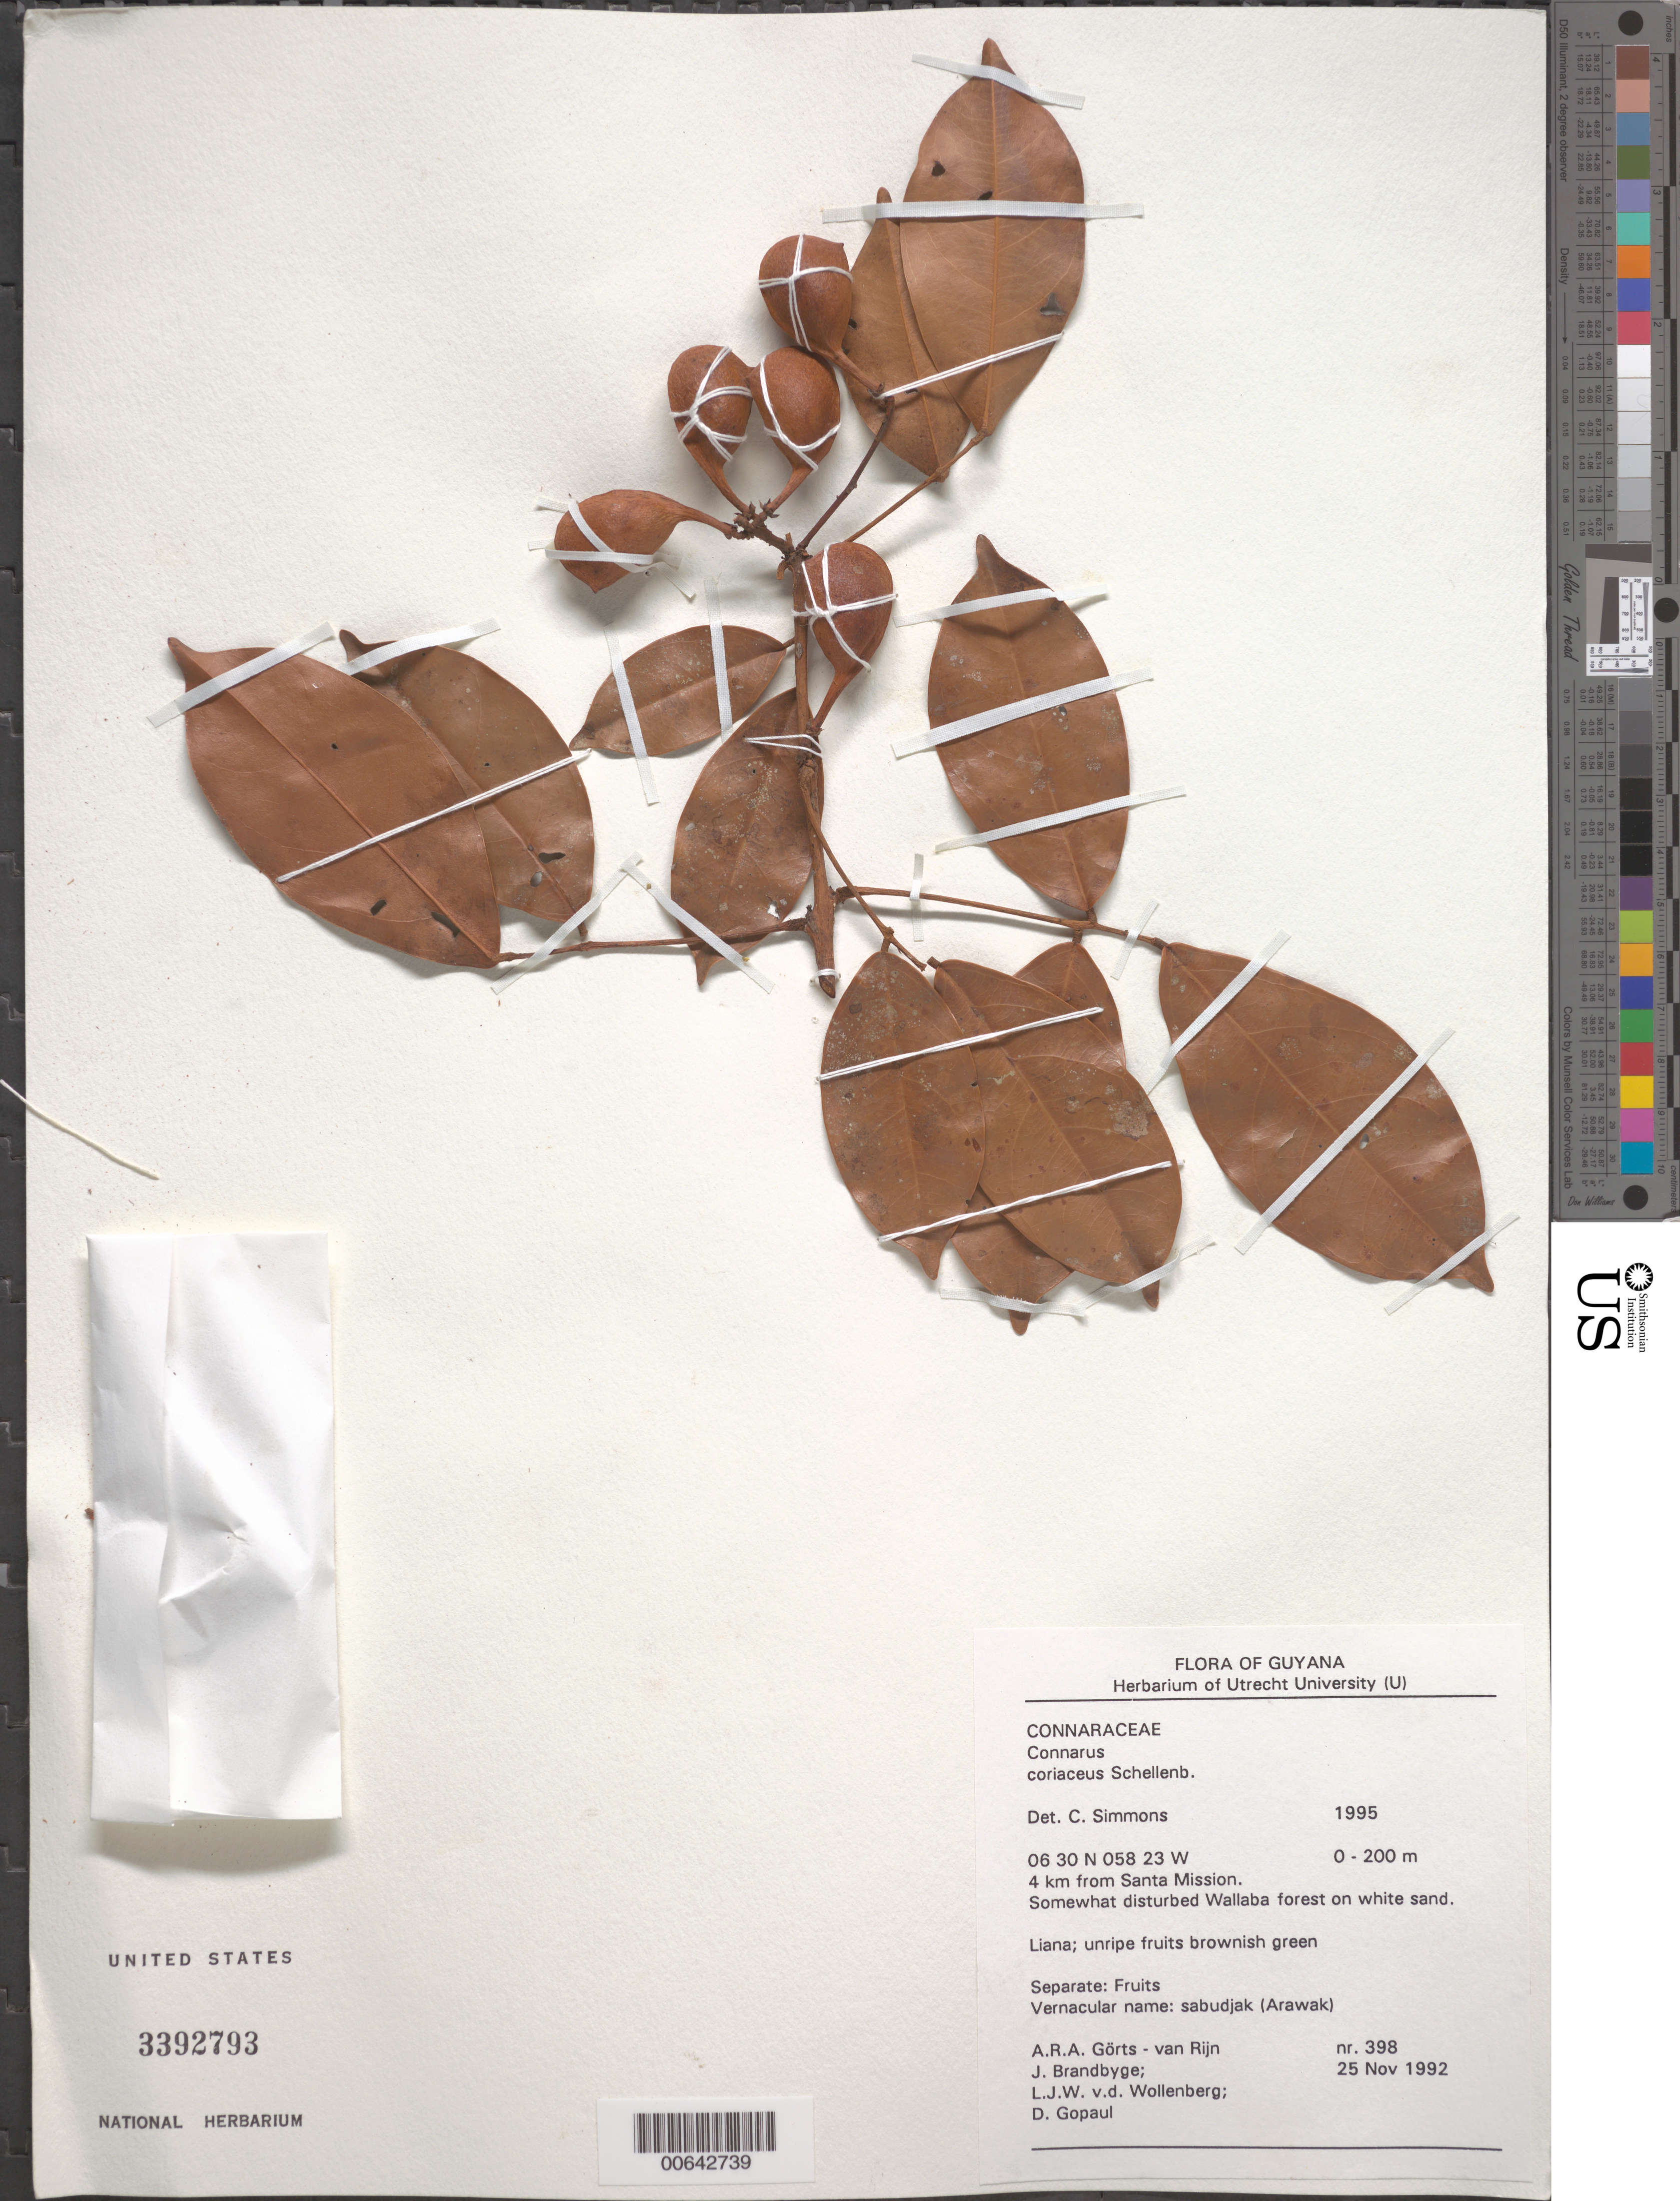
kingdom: Plantae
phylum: Tracheophyta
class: Magnoliopsida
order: Oxalidales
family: Connaraceae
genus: Connarus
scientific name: Connarus coriaceus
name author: G. Schellenb.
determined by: Simmons, C.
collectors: A. .R. A. Görts-van Rijn, J. Brandbyge, L. van der Wollenberg & D. Gopaul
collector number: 398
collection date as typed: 25-Nov-92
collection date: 1992-11-25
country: Guyana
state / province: Demerara-Mahaica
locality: Santa Mission, 4 km from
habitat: Somewhat disturbed Wallaba forest on white sand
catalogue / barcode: US 3392793